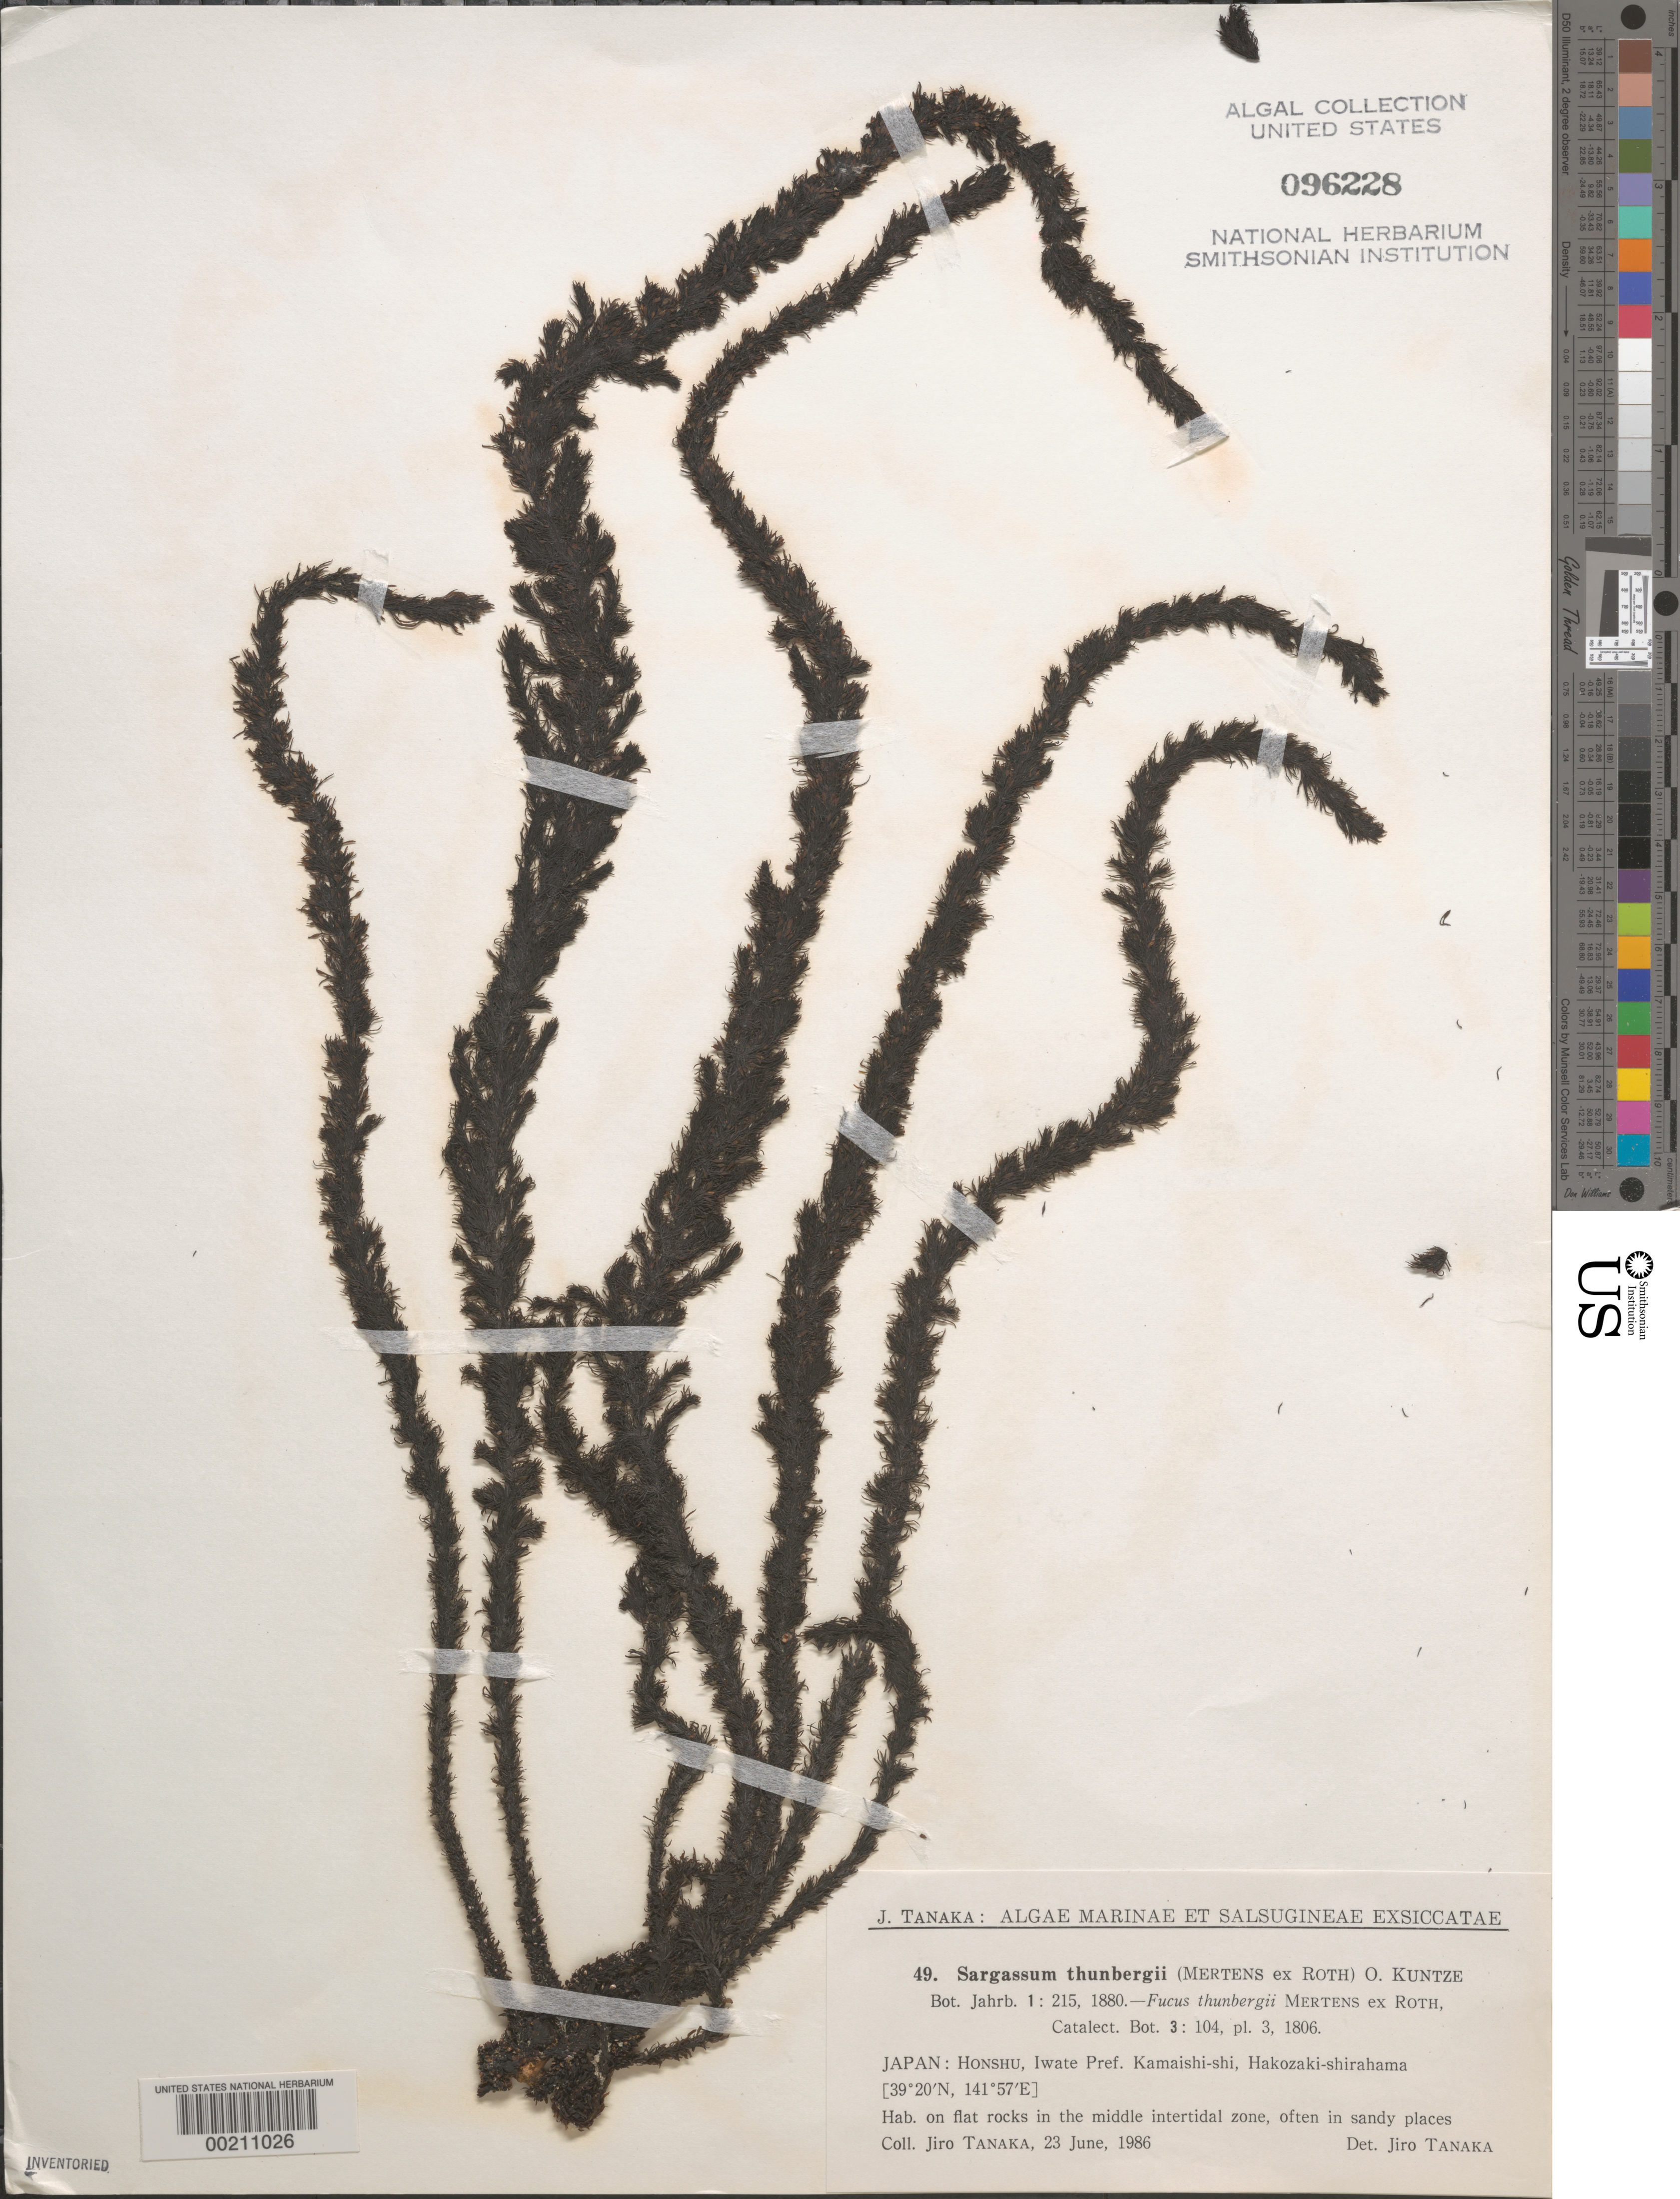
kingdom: Chromista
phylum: Ochrophyta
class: Phaeophyceae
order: Fucales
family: Sargassaceae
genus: Sargassum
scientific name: Sargassum thunbergii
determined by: Tanaka, J.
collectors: J. Tanaka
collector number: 49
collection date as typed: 23 Jun 1986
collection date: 1986-06-23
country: Japan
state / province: Iwate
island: Honshu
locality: Hakozaki-Shirahama, Kamaishi-shi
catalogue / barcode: US 96228